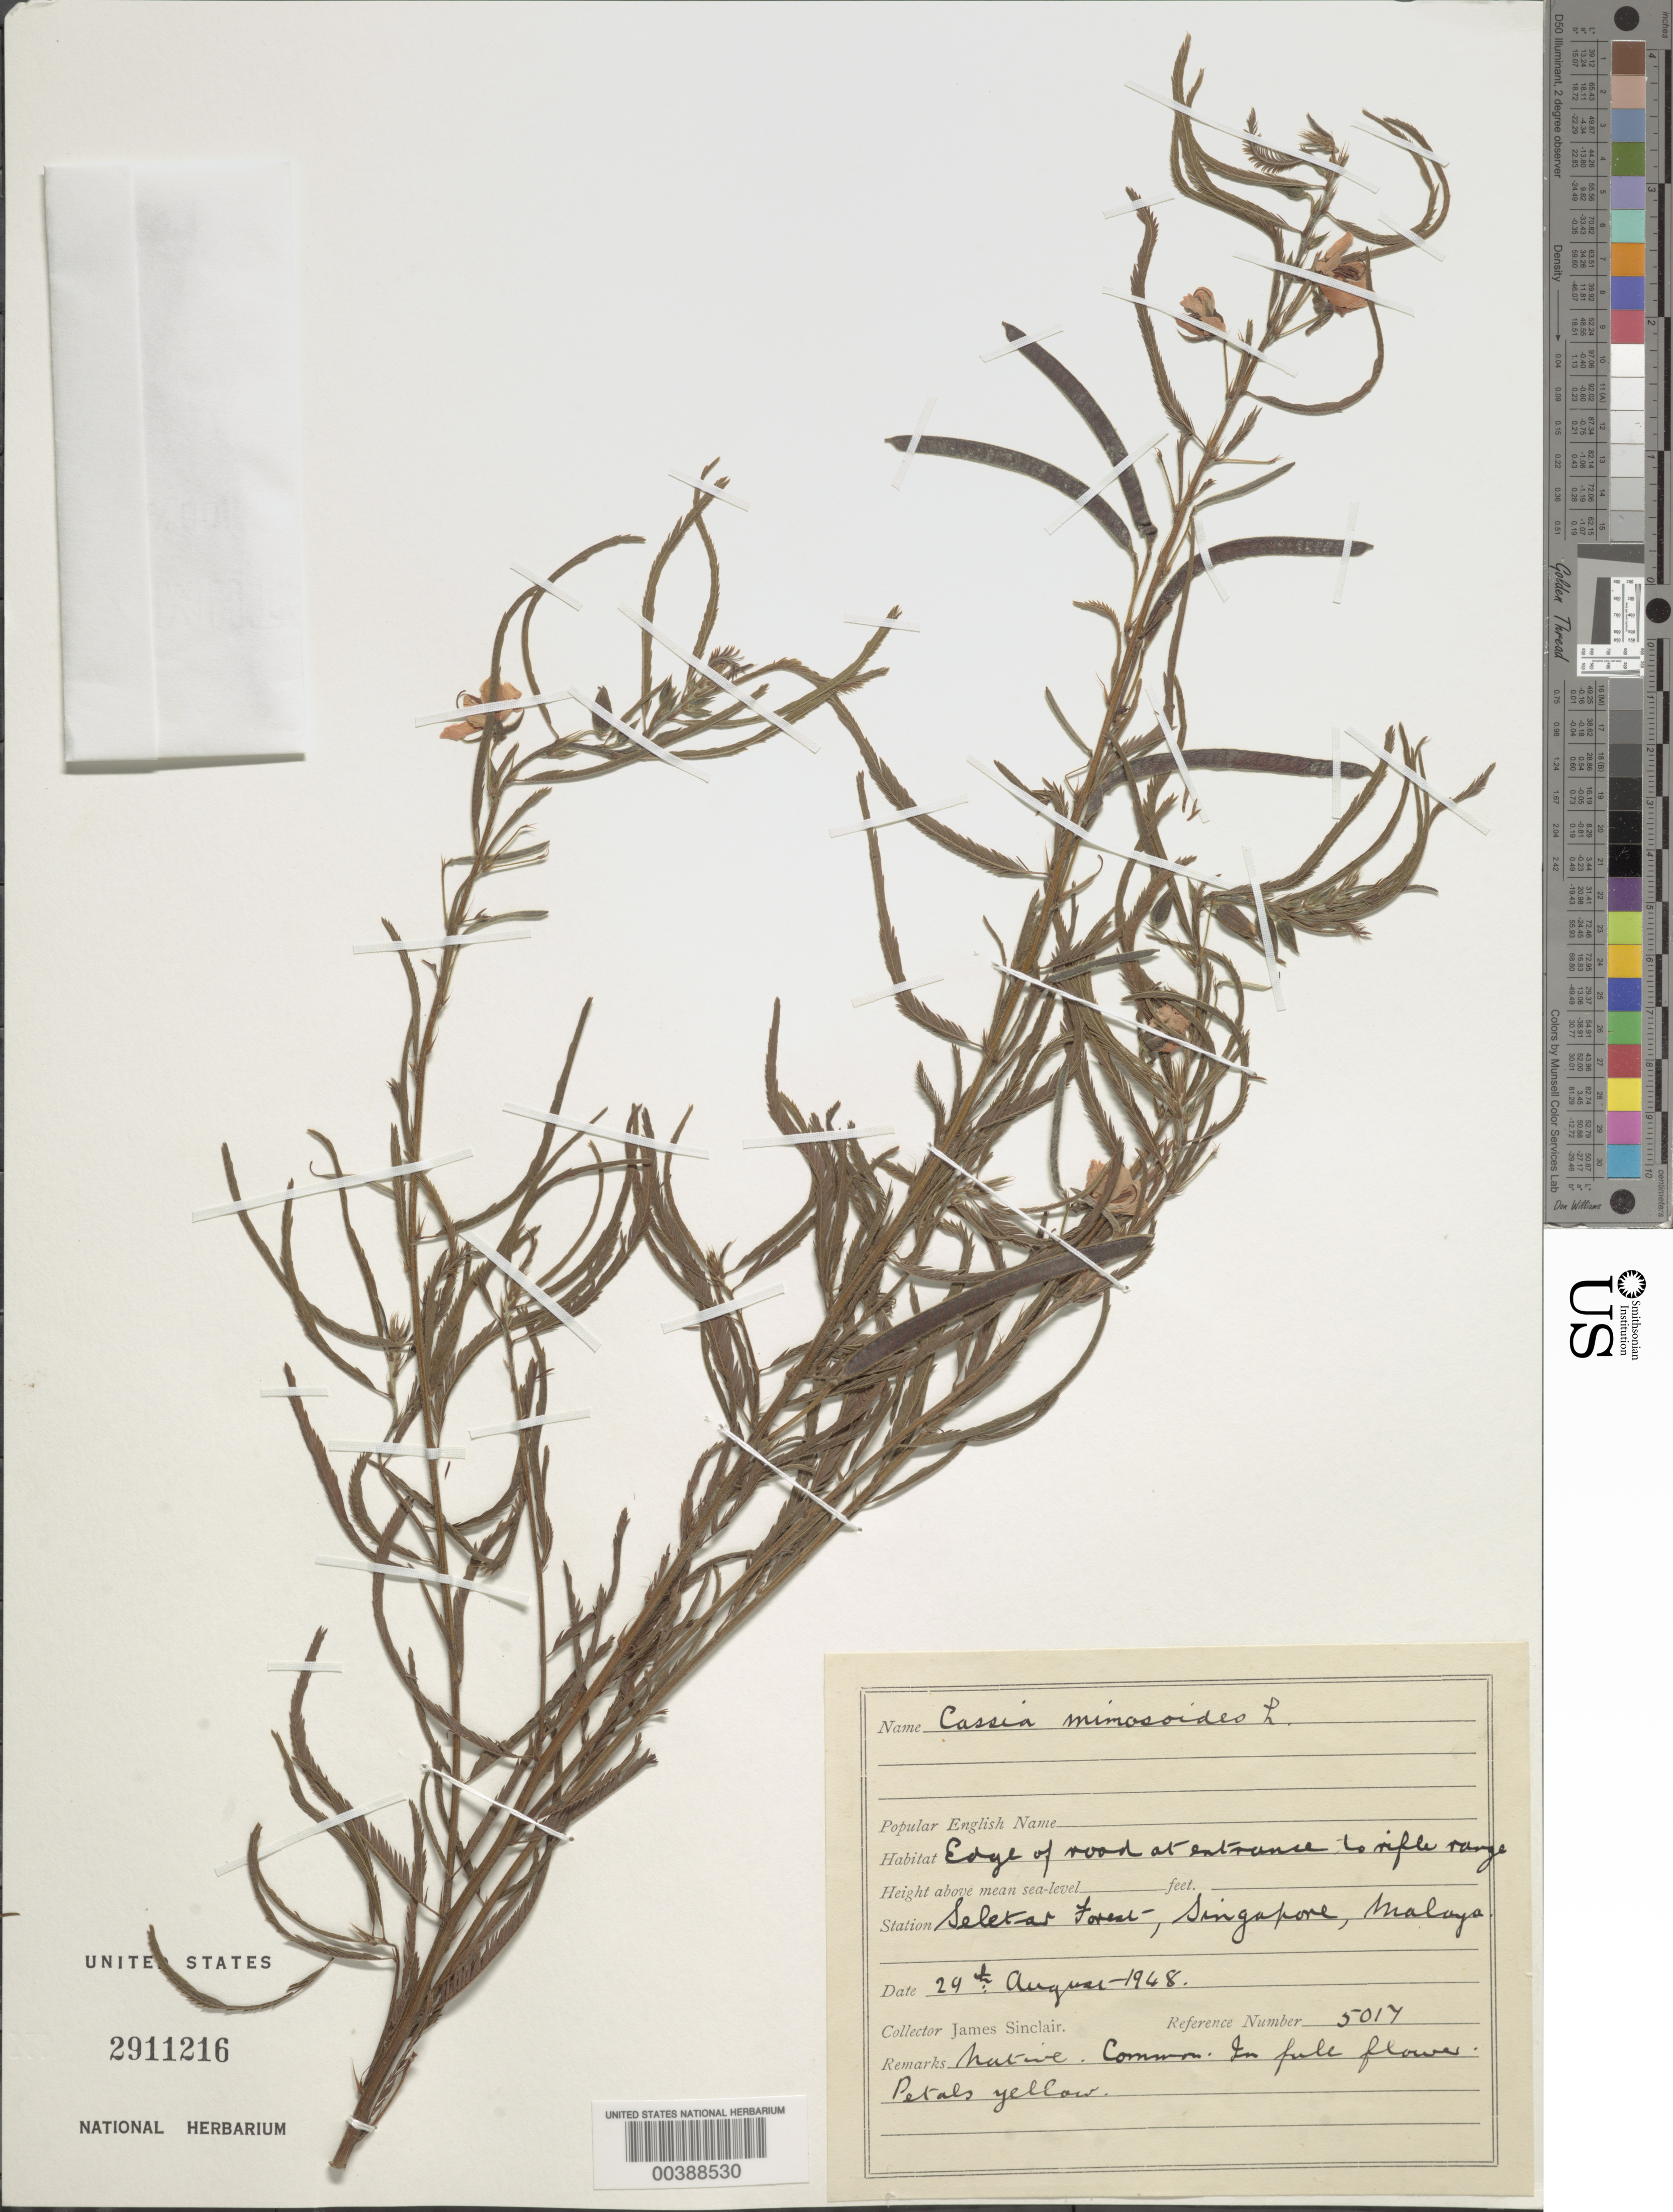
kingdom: Plantae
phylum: Tracheophyta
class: Magnoliopsida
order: Fabales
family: Fabaceae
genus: Chamaecrista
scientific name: Chamaecrista mimosoides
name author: (L.) Greene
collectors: J. Sinclair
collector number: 5017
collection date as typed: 29 Aug 1968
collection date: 1968-08-29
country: Singapore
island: Singapore Island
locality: Seletar forest [Malay Peninsula]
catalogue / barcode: US 2911216